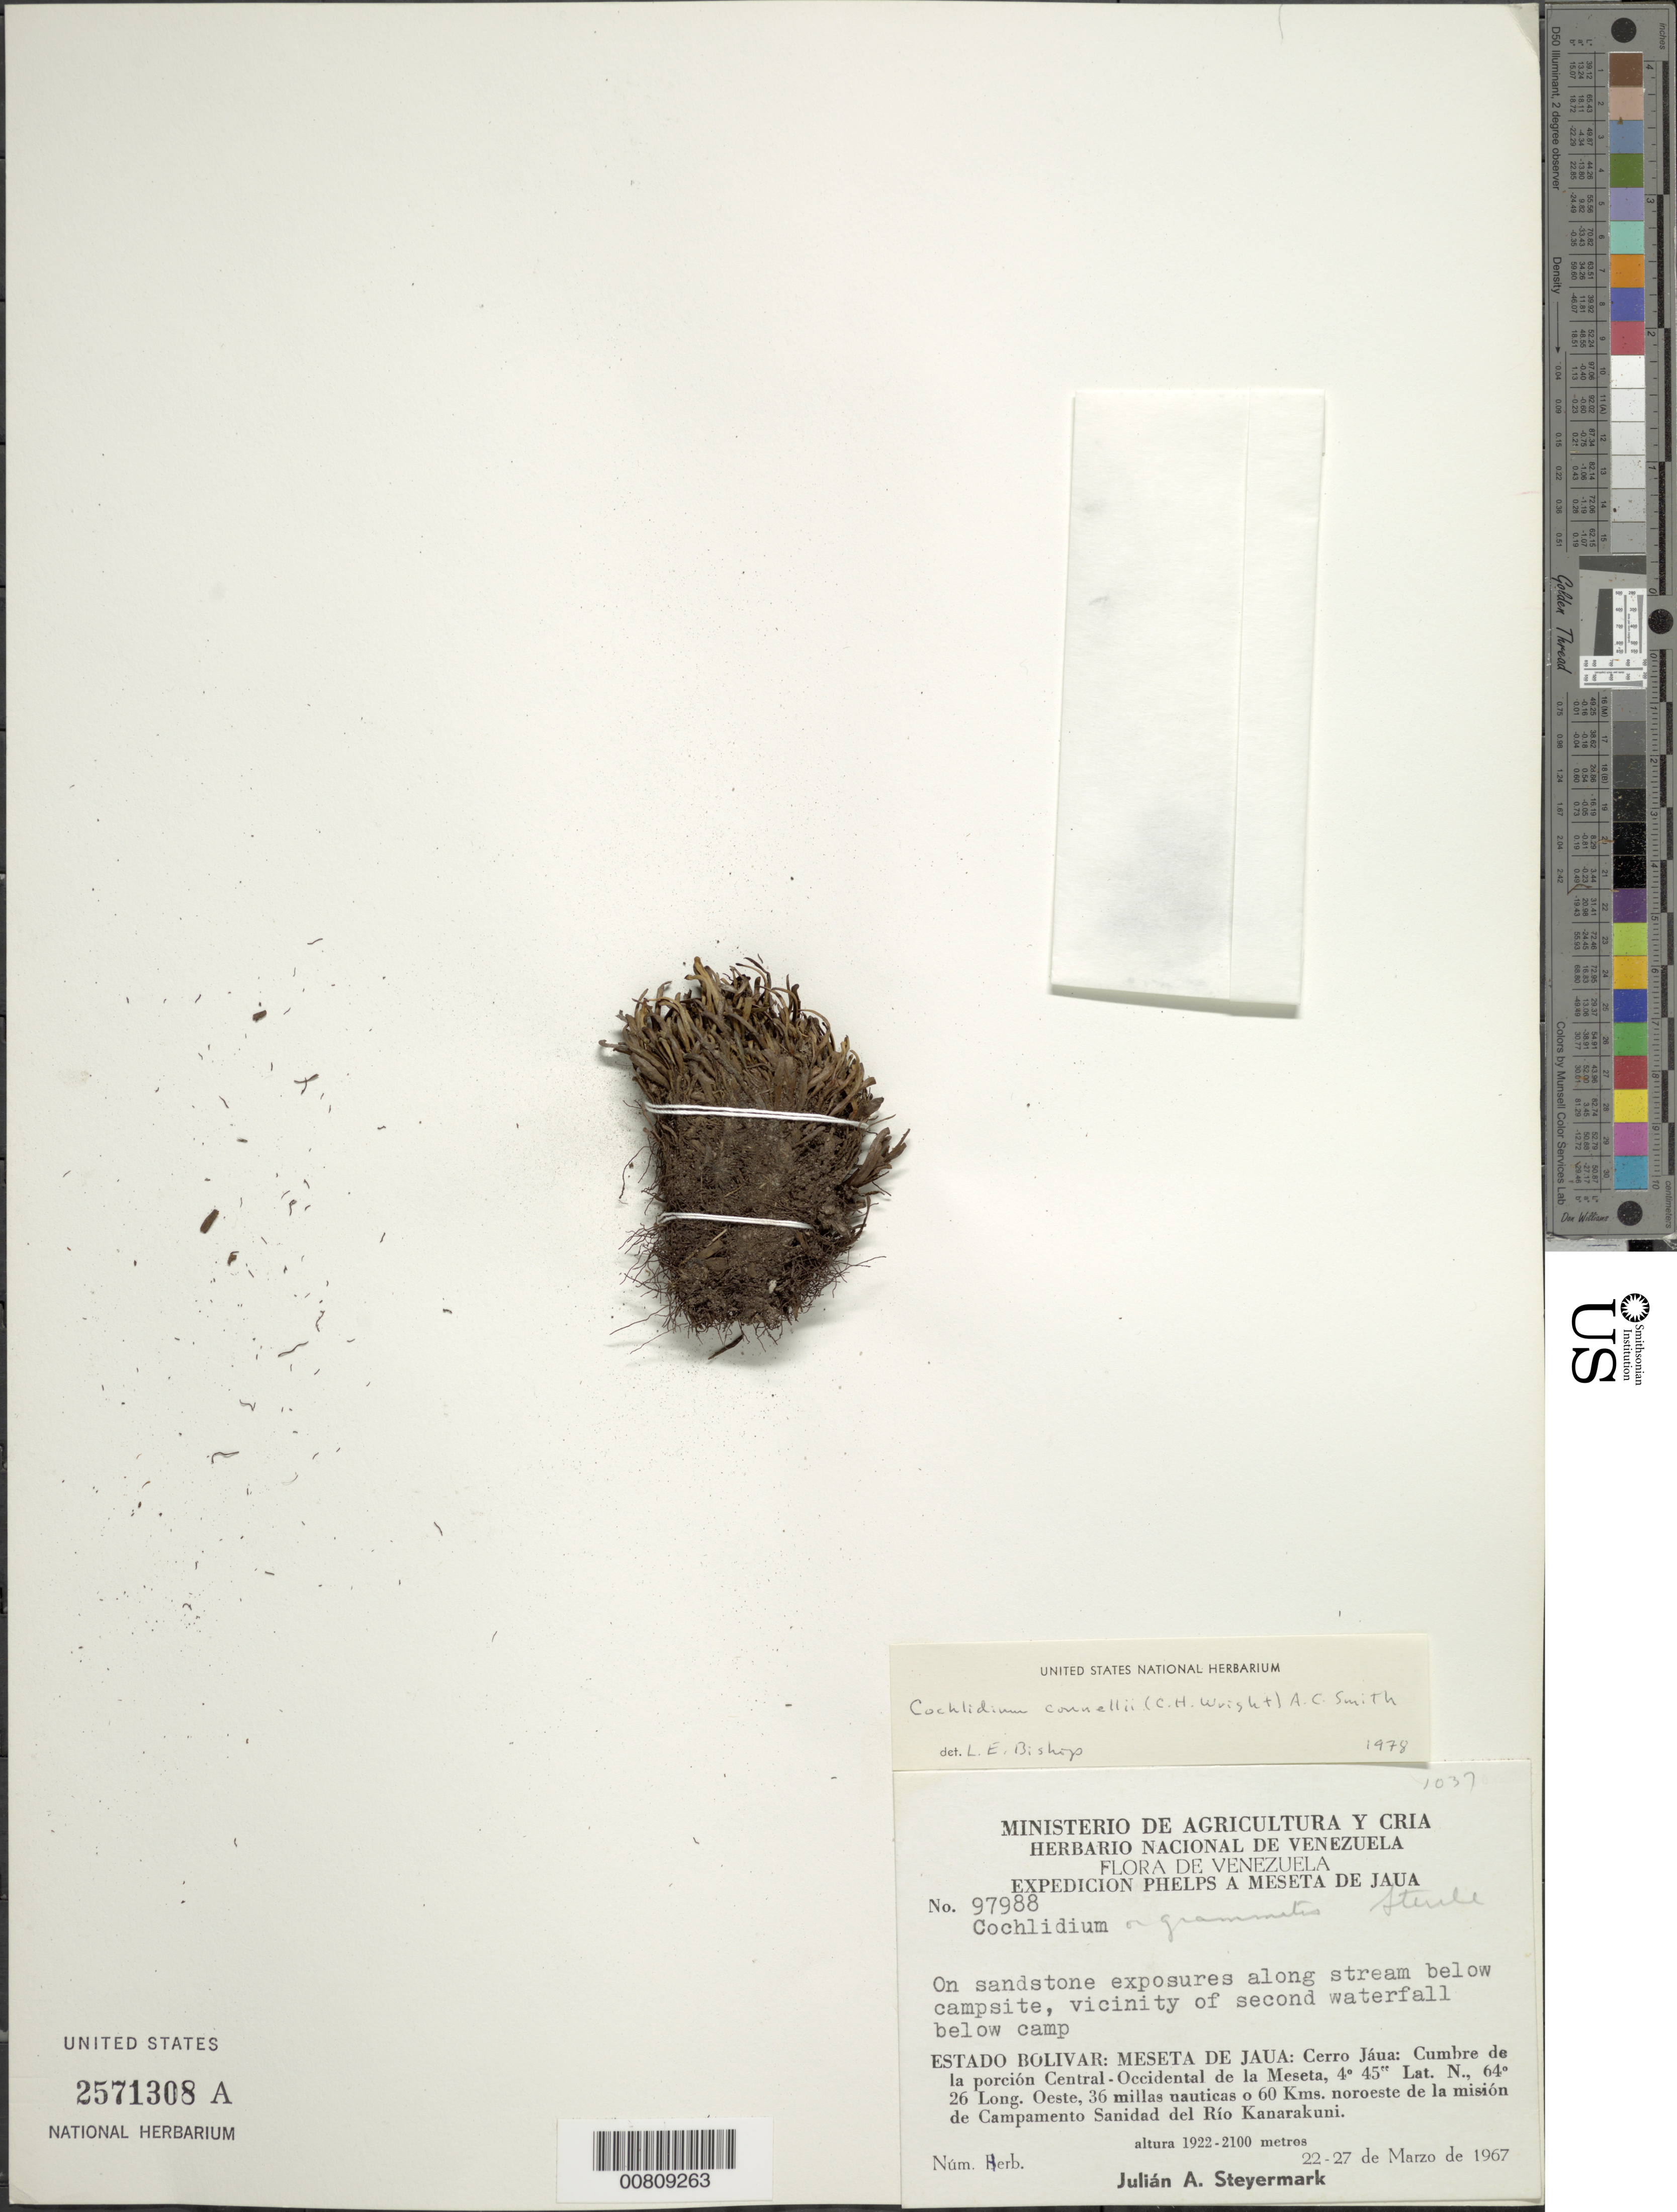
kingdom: Plantae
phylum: Tracheophyta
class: Polypodiopsida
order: Polypodiales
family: Polypodiaceae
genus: Cochlidium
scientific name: Cochlidium connellii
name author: (Baker) A.C. Sm.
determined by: Bishop, L. E.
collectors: J. Steyermark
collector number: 97988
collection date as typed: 22-Mar-67 to 27-Mar-67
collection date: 1967-03-22/1967-03-27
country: Venezuela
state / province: Bolívar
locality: Meseta del Jaua: Cerro Jáua, cumbre de la porcion Central-Occidental de la Meseta, 36 millas nauticas o 60 km NO de la mision de Campamento Sanidad del Río Kanarakuni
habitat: Sandstone exposures along stream below campsite, near second waterfall below camp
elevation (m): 1922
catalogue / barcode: US 2571308A